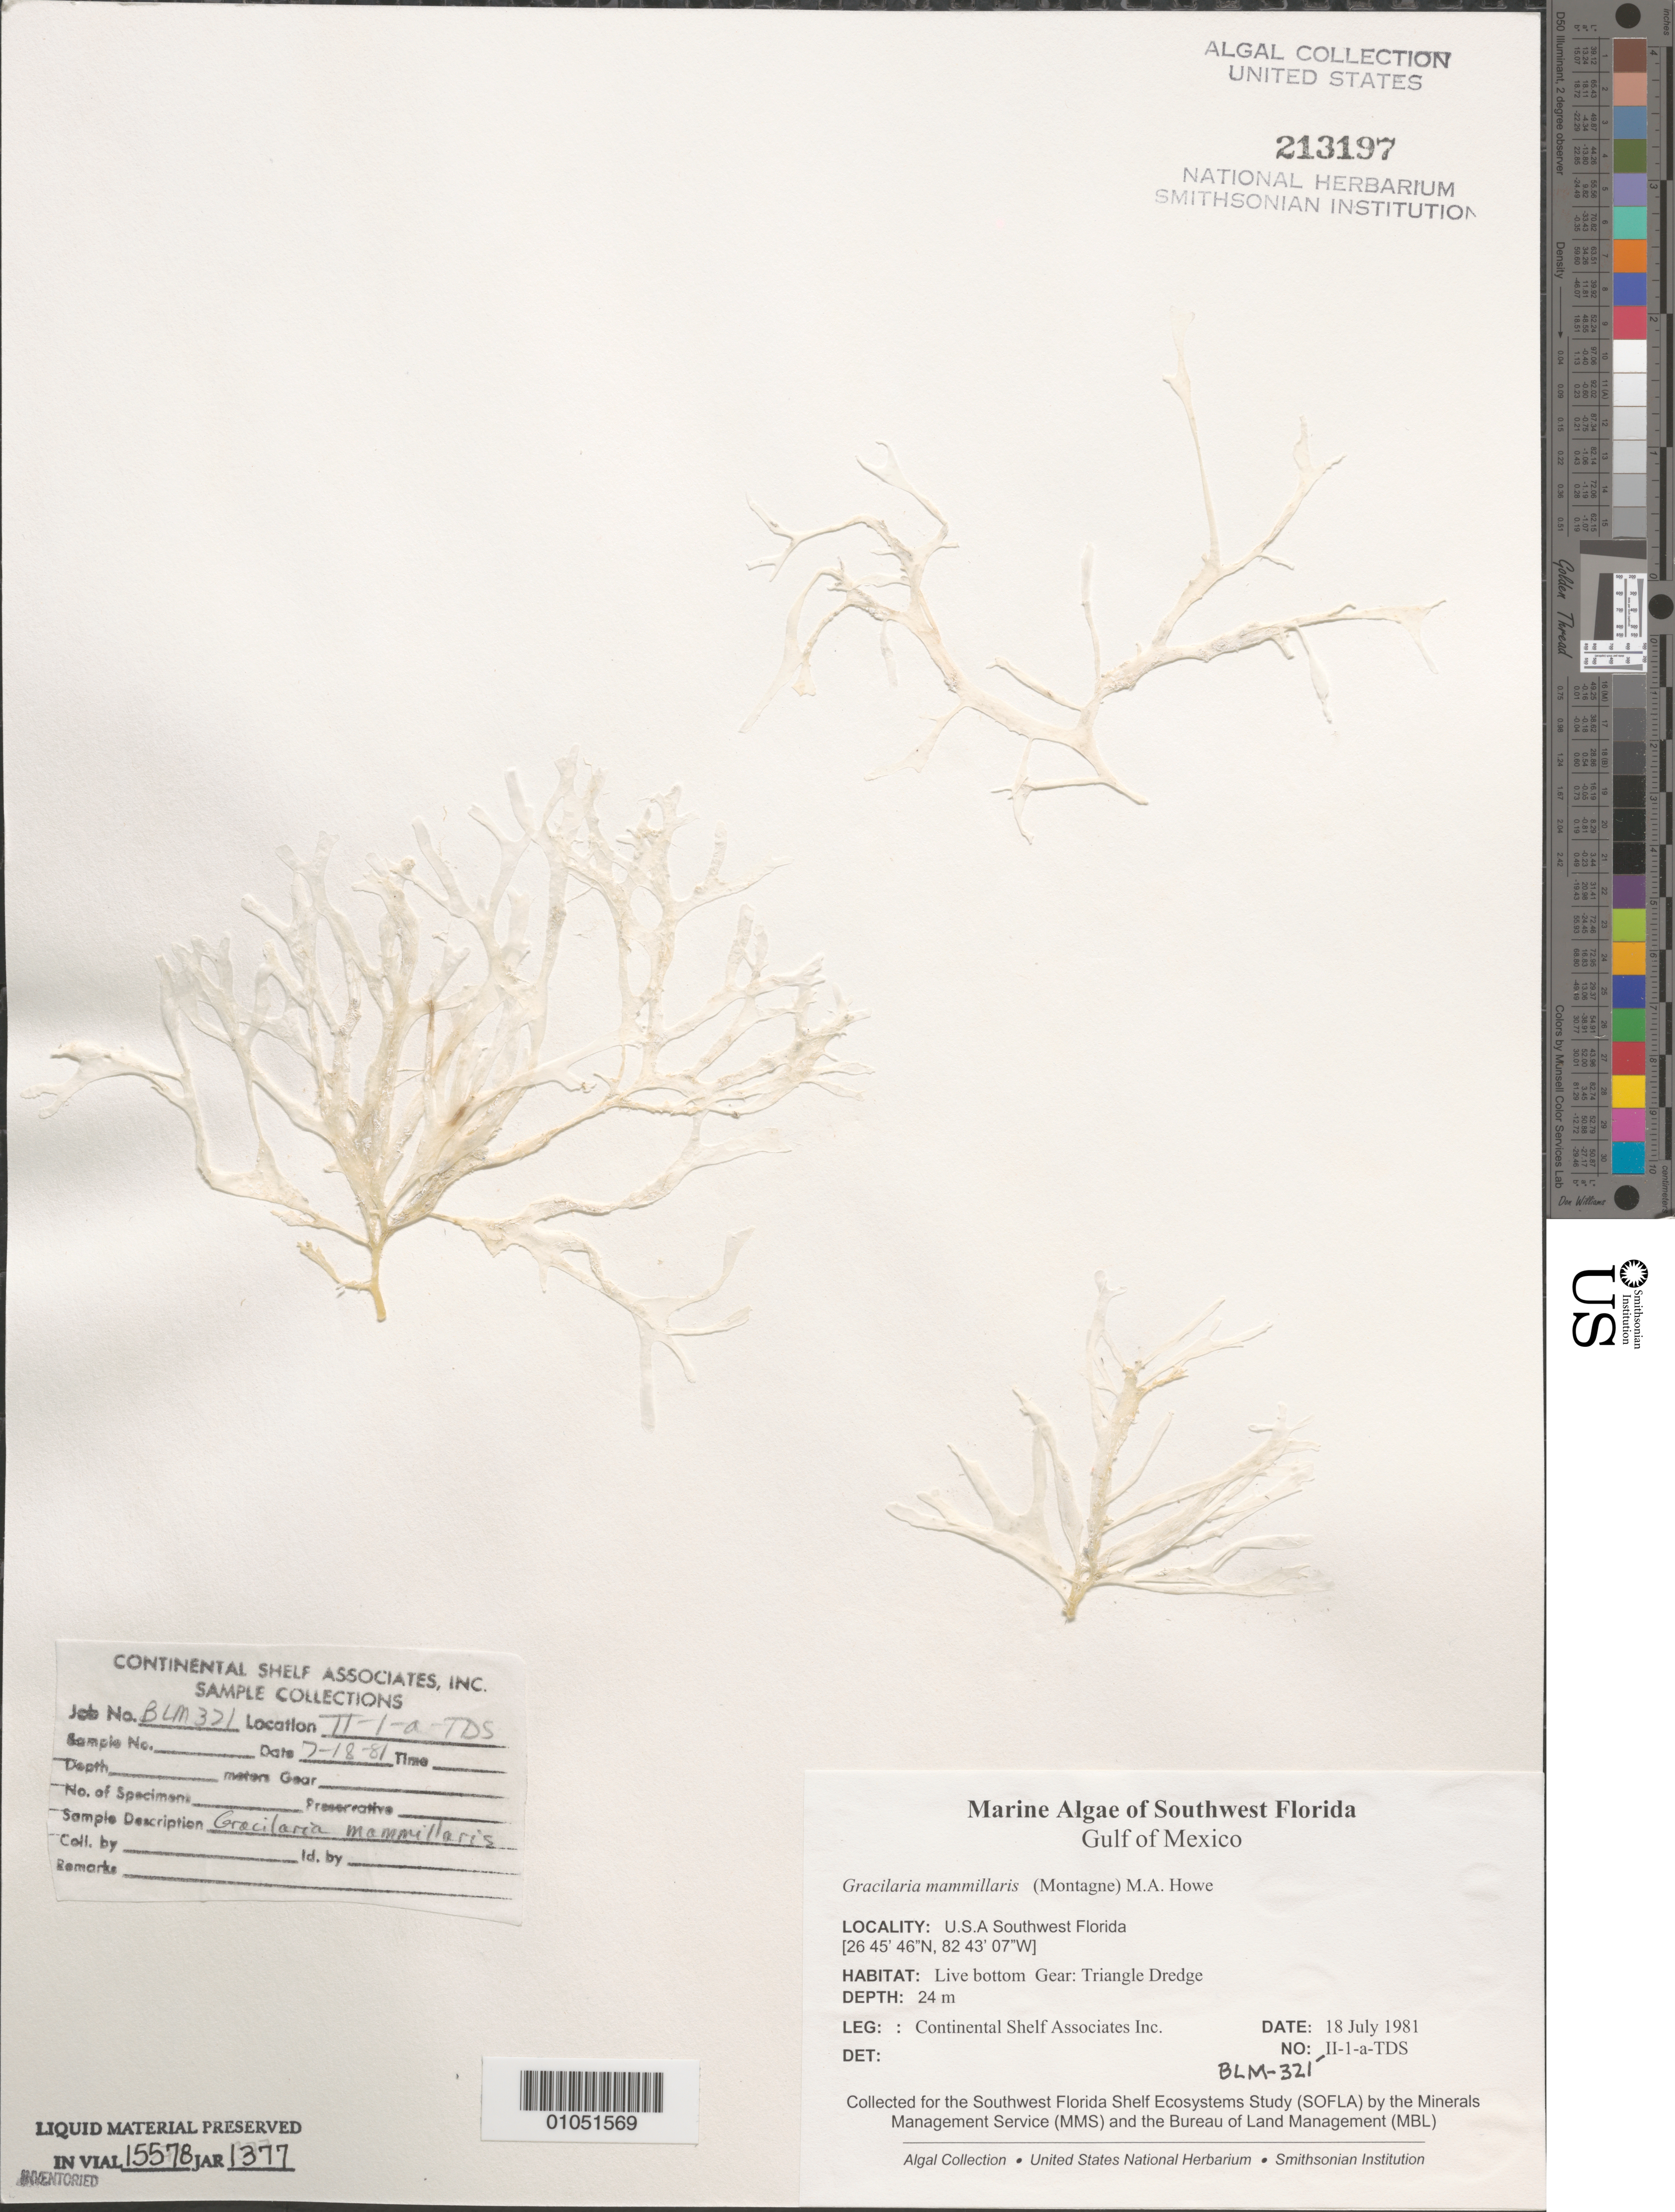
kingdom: Plantae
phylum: Rhodophyta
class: Florideophyceae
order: Gracilariales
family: Gracilariaceae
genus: Gracilaria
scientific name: Gracilaria mammillaris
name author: (Mont.) M. Howe in Britton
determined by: Blair, S. M.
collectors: Continental Shelf Associates for the MMS/BLM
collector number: BLM-321-II-1-A-TDS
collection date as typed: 18 Jul 1981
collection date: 1981-07-18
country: United States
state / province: Florida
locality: Gulf of Mexico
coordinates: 26 45'46"N, 82 43'07"W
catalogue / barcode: US 213197